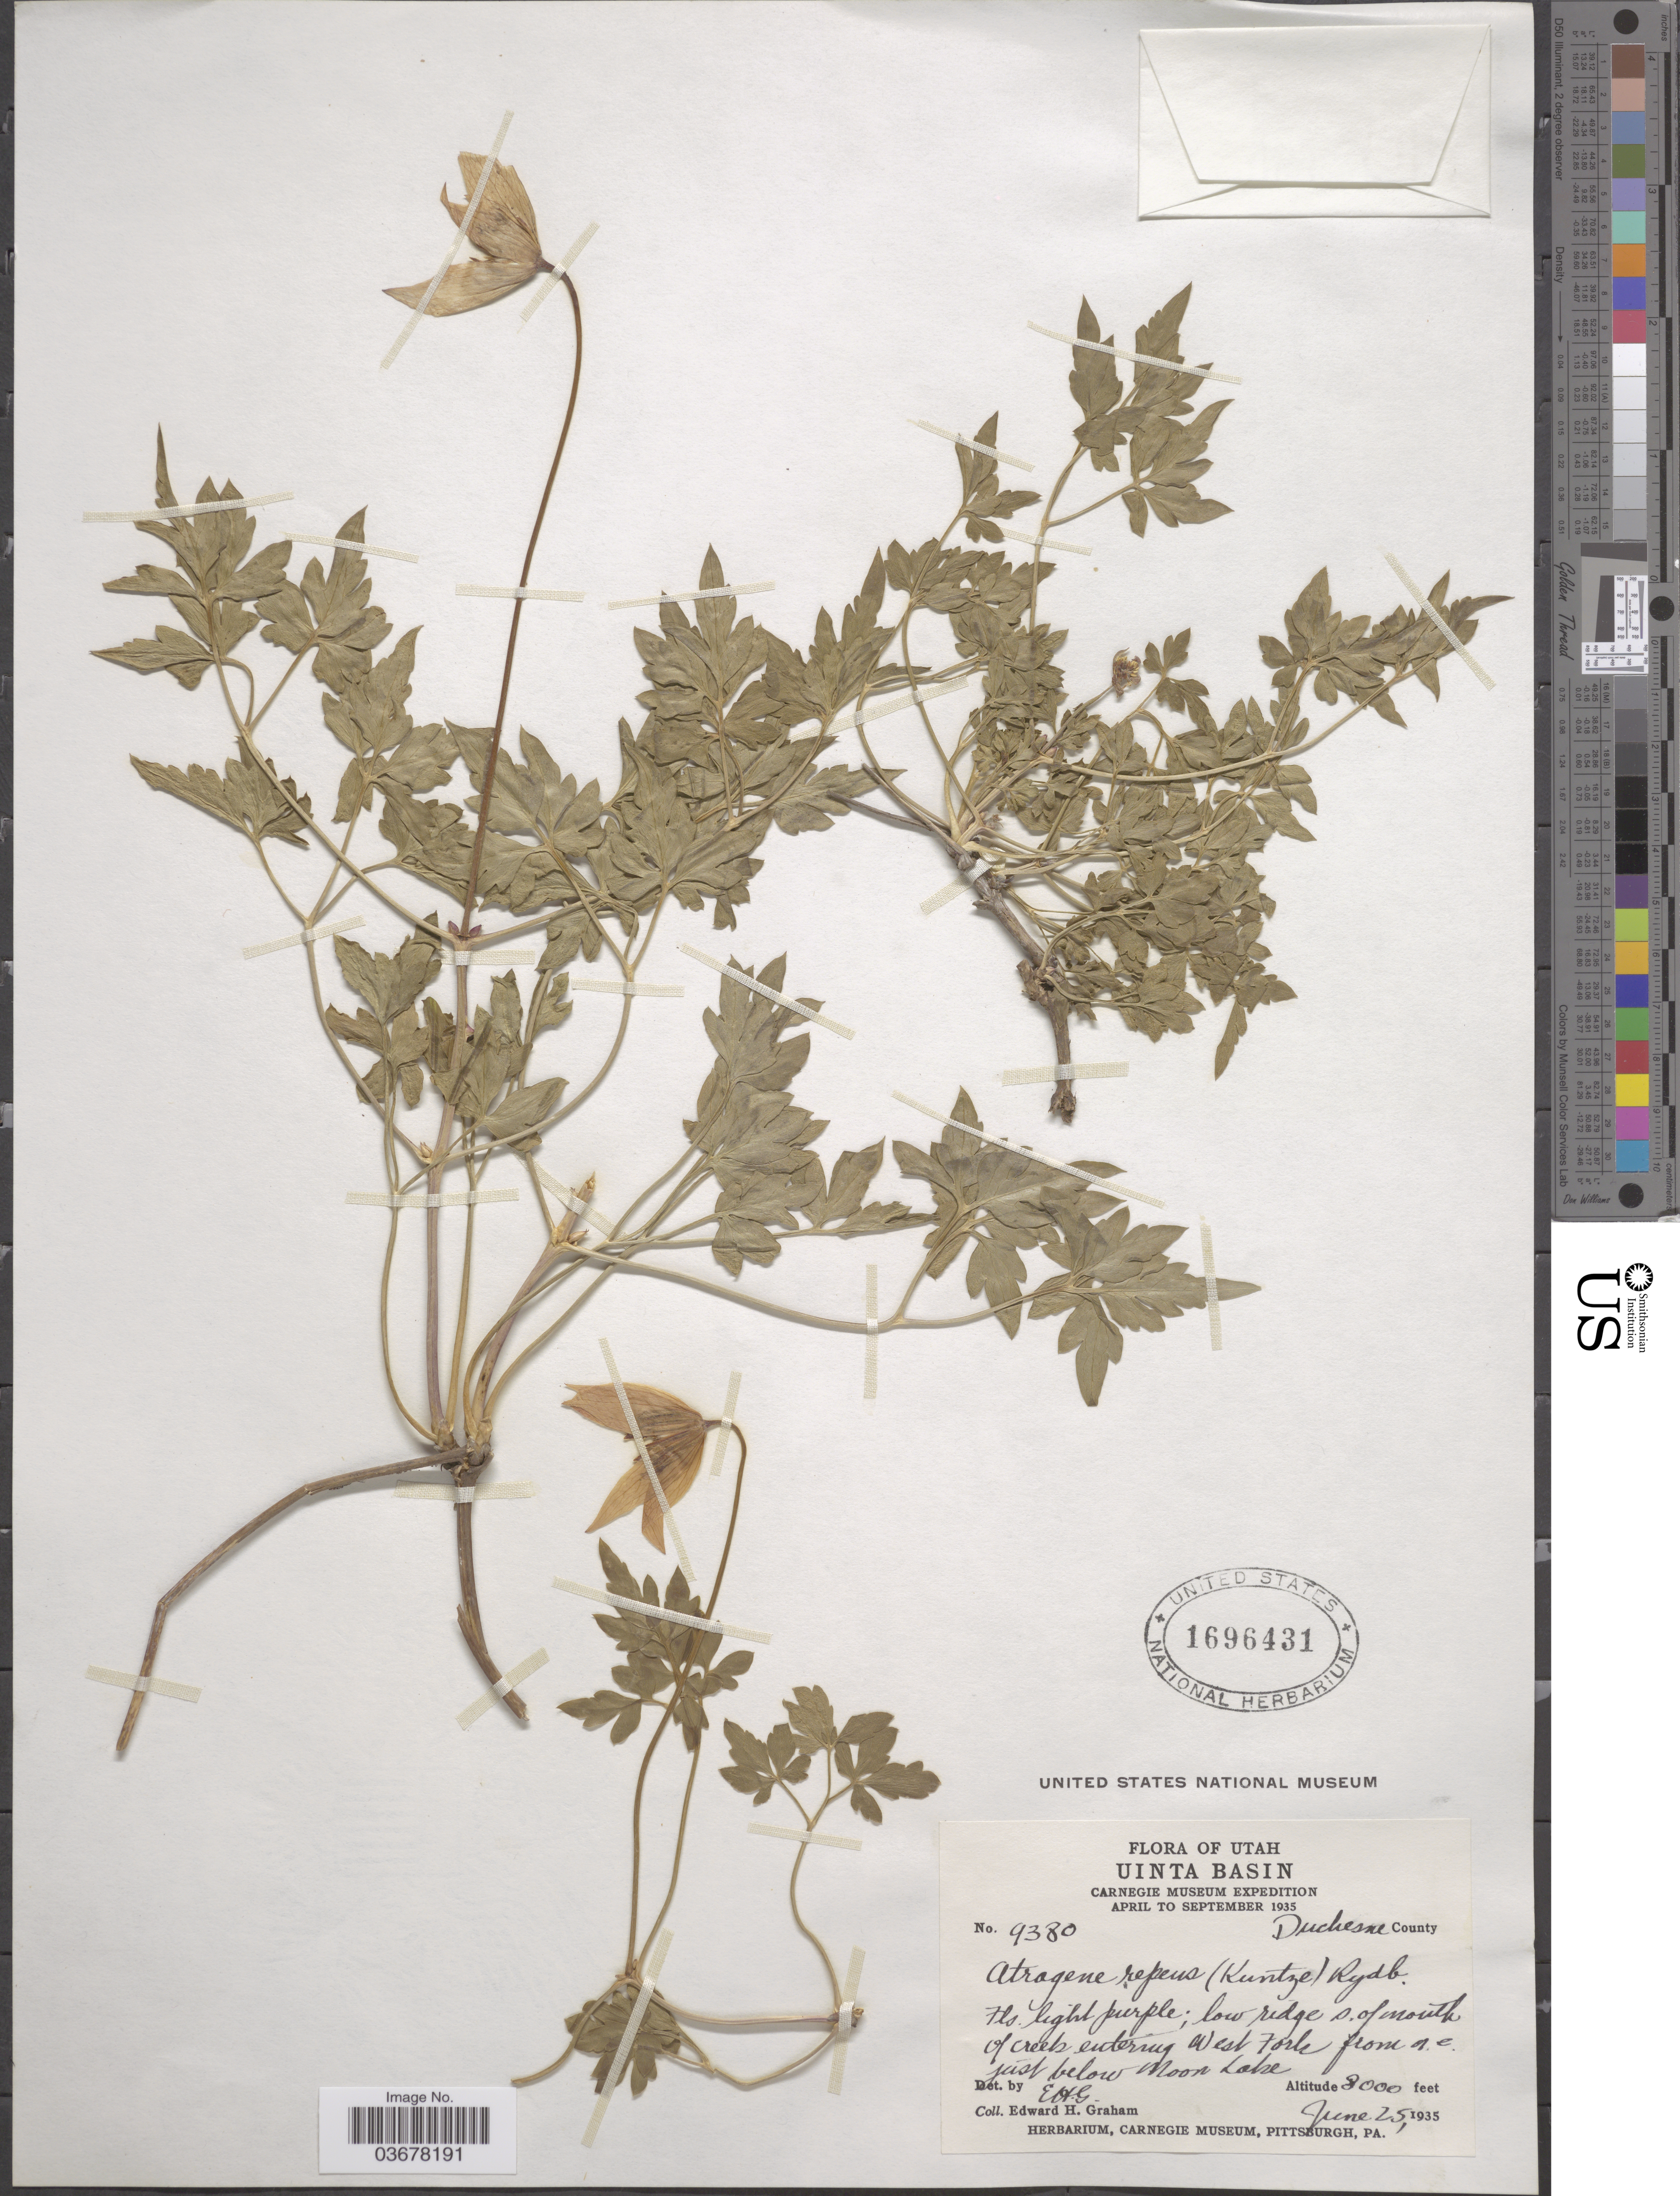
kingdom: Plantae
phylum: Tracheophyta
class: Magnoliopsida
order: Ranunculales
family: Ranunculaceae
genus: Clematis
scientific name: Clematis columbiana var. columbiana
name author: (Nutt.) Torr. & A. Gray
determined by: Strong, M. T., (US), Smithsonian Institution - National Museum of Natural History (UNITED STATES)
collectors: E. A. Graham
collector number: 9380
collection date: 1935-06-25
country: United States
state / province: Utah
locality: Uinta Basin. Duchesne County. Low ridge s. of mouth of creek entering West Fork from n.e. just below Moon Lake.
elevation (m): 2438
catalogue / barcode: US 1696431